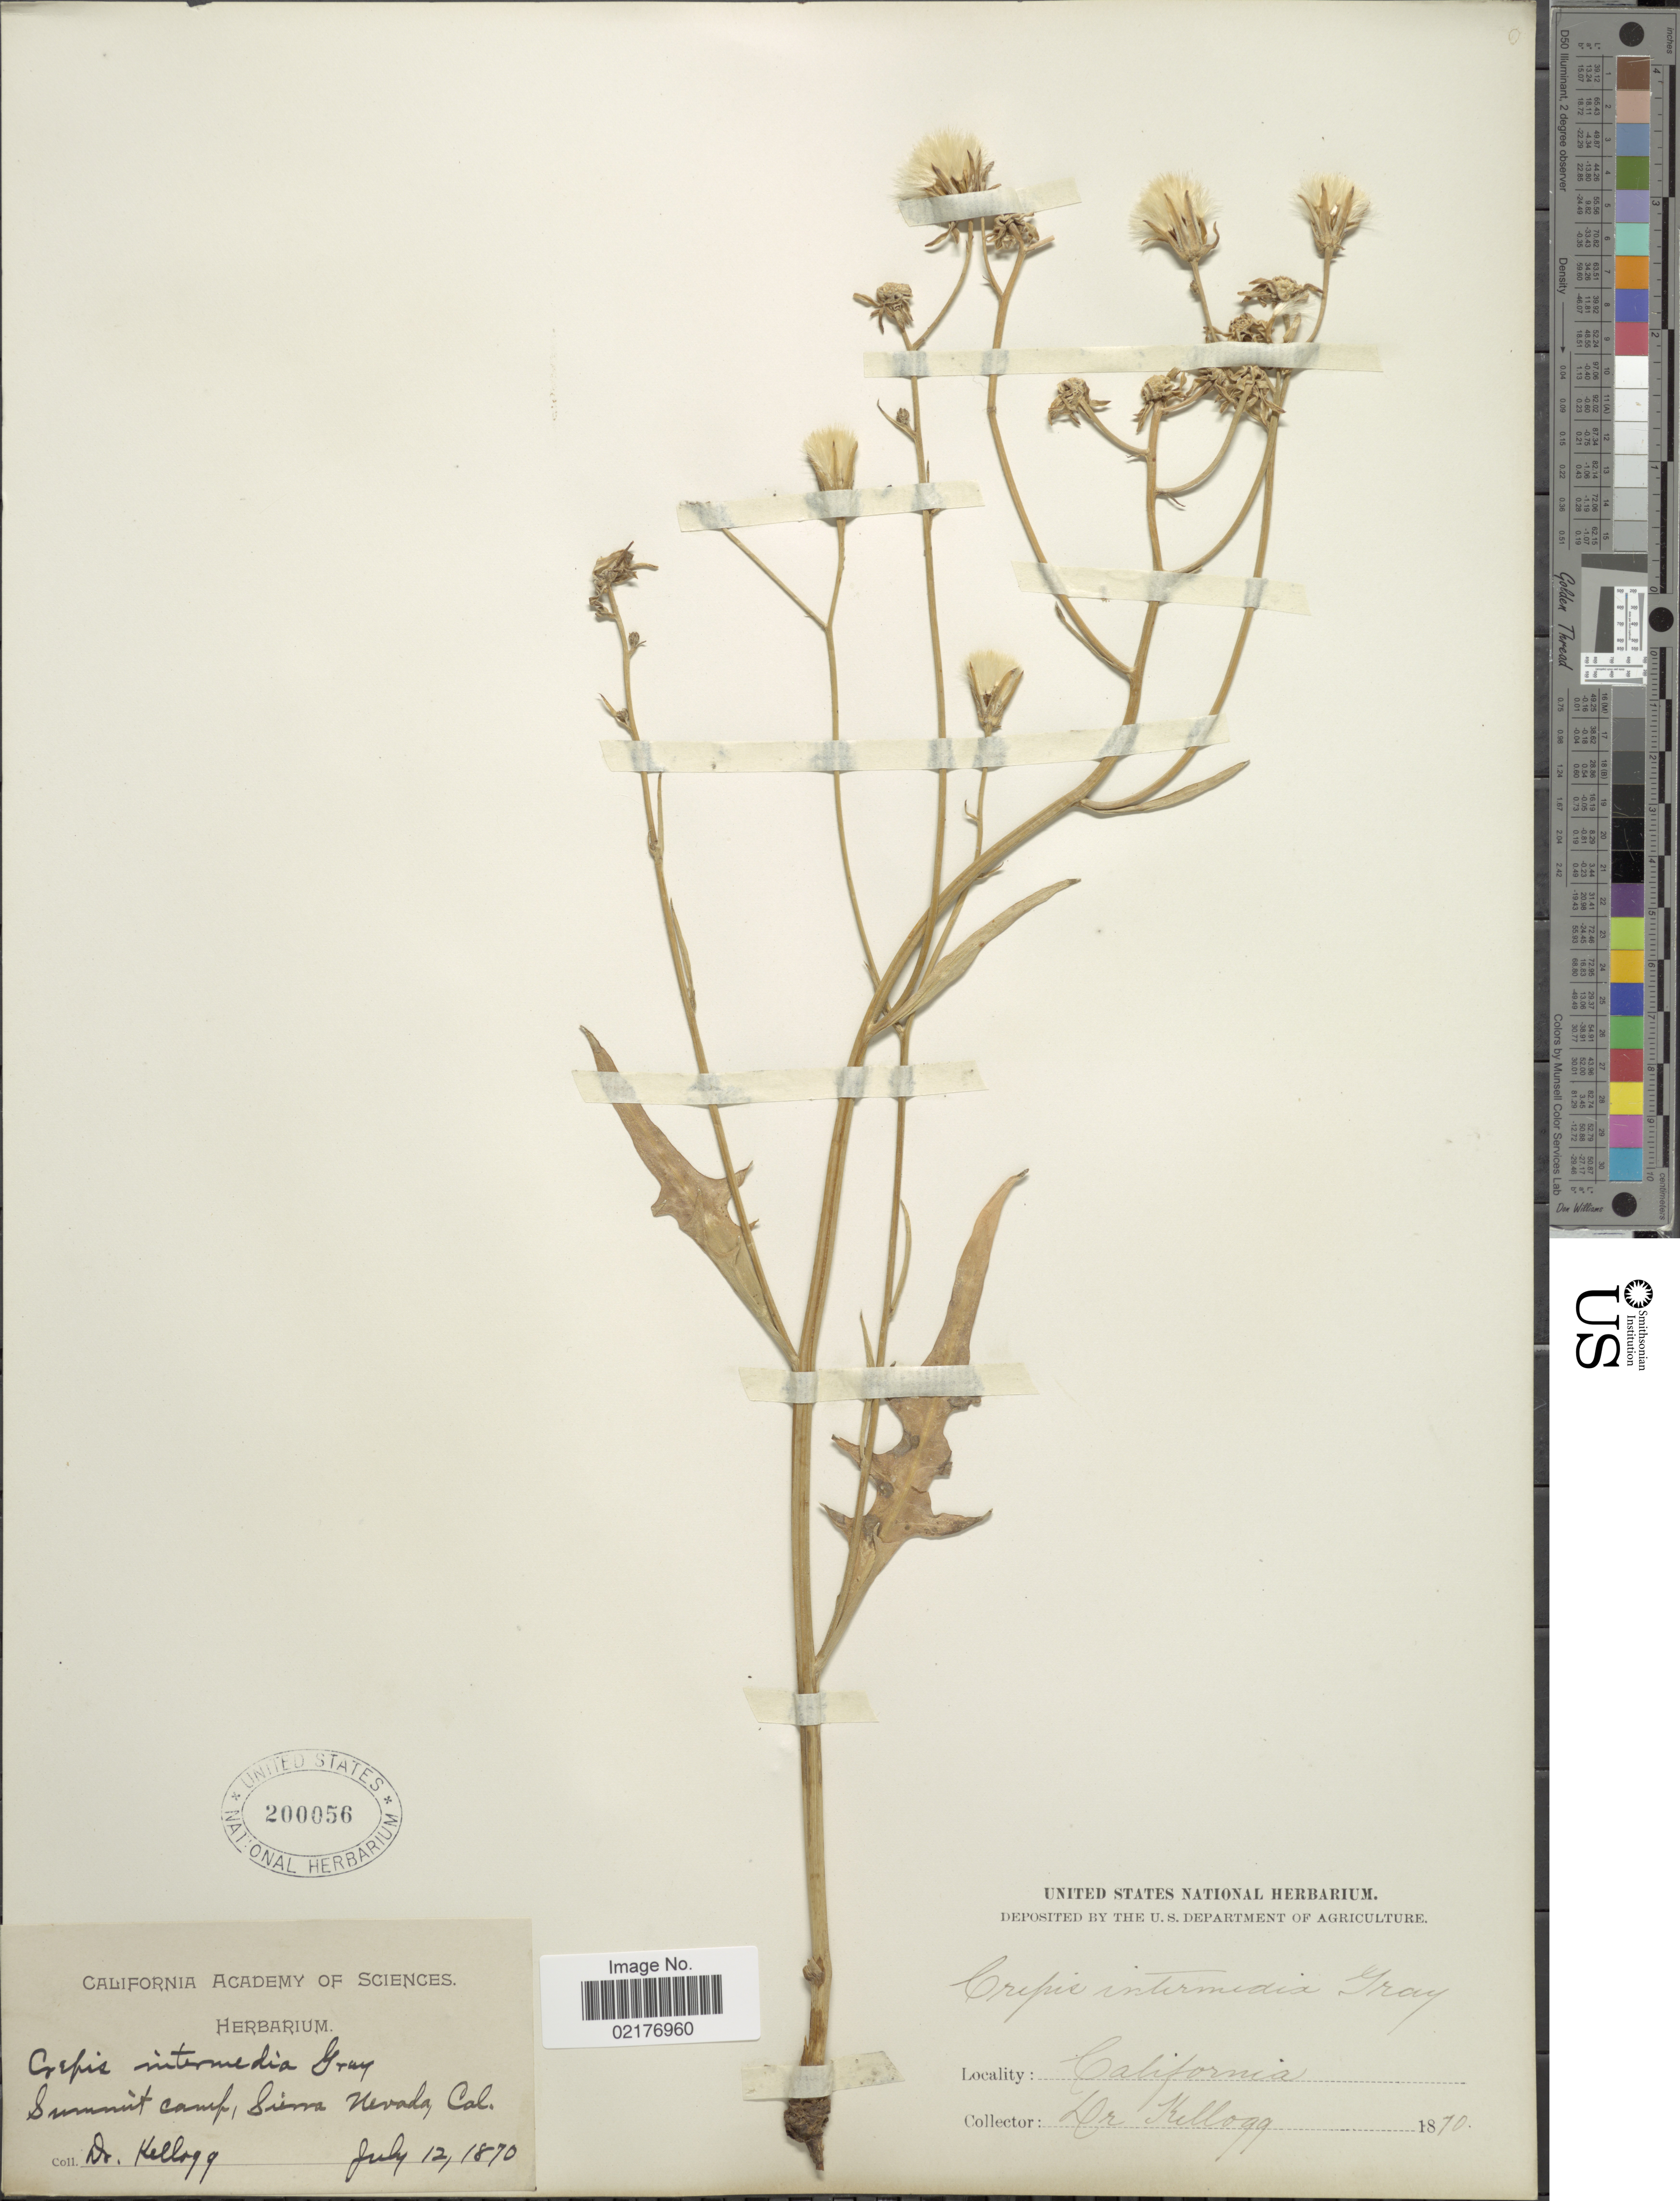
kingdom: Plantae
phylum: Tracheophyta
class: Magnoliopsida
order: Asterales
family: Asteraceae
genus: Crepis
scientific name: Crepis intermedia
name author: A. Gray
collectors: A. Kellogg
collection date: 1870-07-12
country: United States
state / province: California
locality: Summit camp, Sierra Nevada, Cal.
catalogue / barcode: US 200056